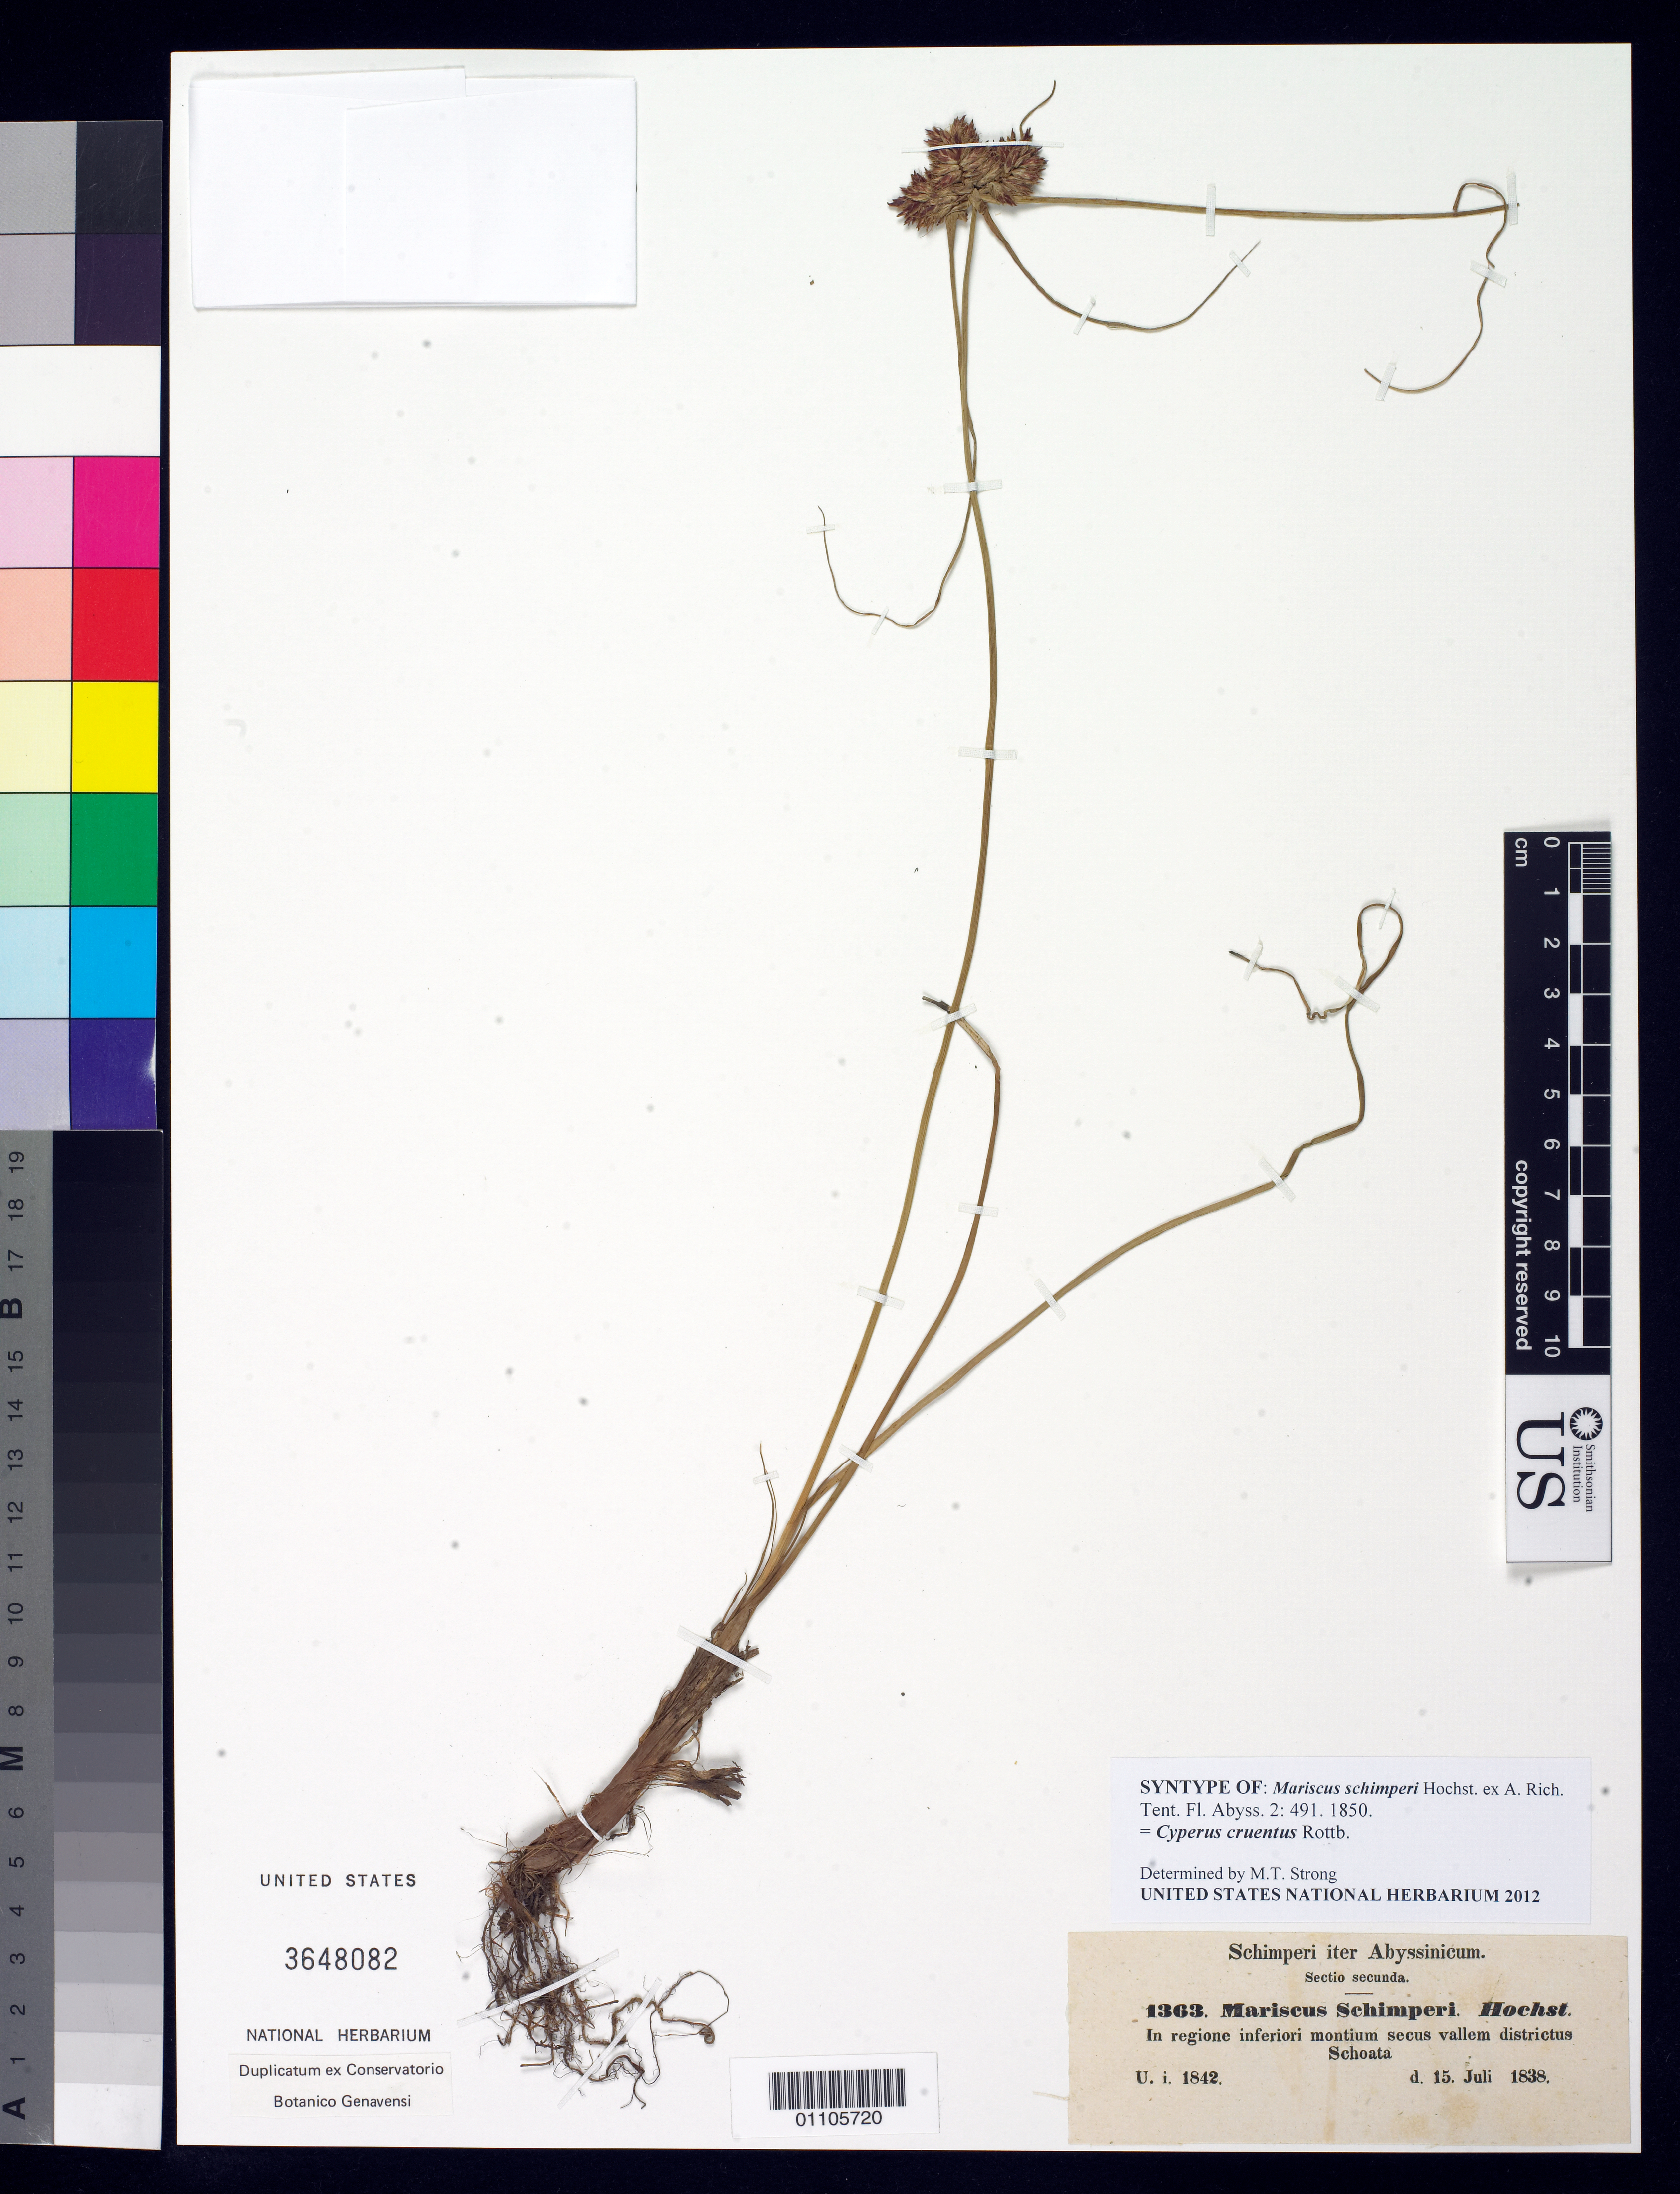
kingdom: Plantae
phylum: Tracheophyta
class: Liliopsida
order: Poales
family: Cyperaceae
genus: Mariscus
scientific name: Mariscus schimperi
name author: Hochst. ex A. Rich.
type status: Isosyntype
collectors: G. W. Schimper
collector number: II 1363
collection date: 1838-07-15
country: Ethiopia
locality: "Abyssinia", in regione inferiori montium secus vallem districtus Schoata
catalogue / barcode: US 3648082